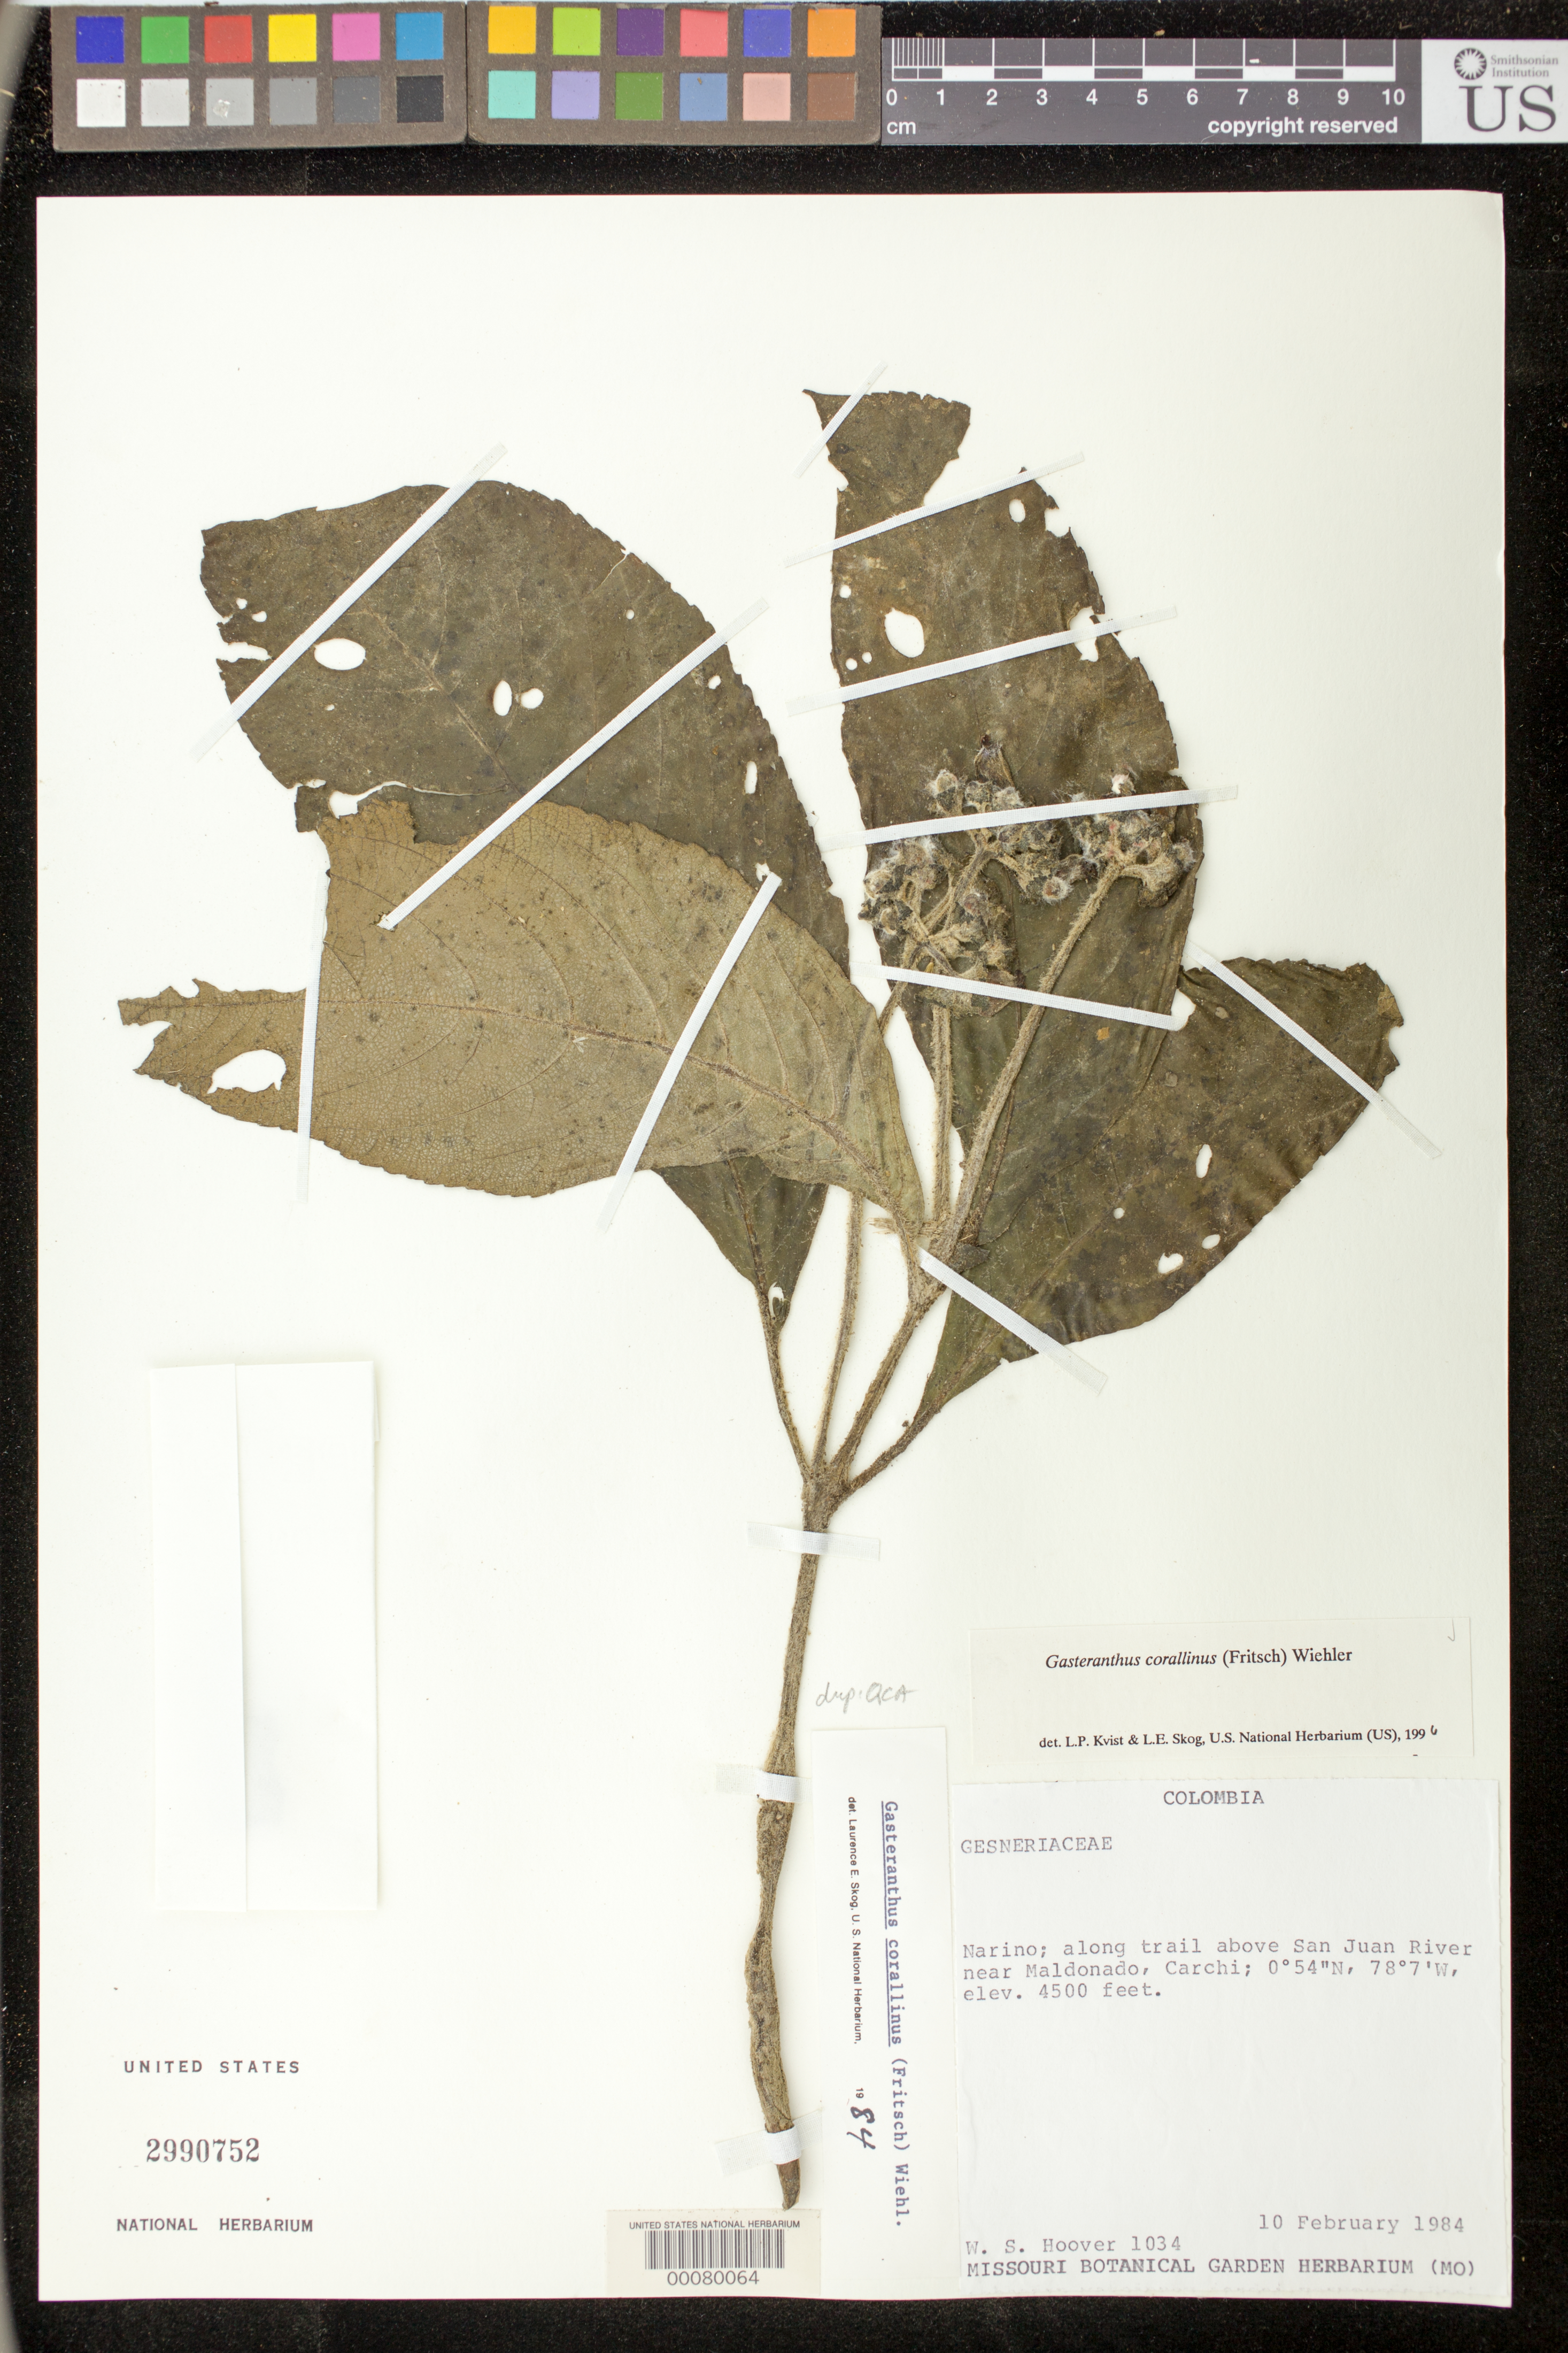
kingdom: Plantae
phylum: Tracheophyta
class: Magnoliopsida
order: Lamiales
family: Gesneriaceae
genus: Gasteranthus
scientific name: Gasteranthus corallinus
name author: (Fritsch) Wiehler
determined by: Skog, Laurence E.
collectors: W. S. Hoover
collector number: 1034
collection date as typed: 10 Feb 1984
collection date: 1984-02-10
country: Colombia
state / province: Nariño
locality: Along trail above San Juan River near Maldonado, Carchi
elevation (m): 1372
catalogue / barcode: US 2990752